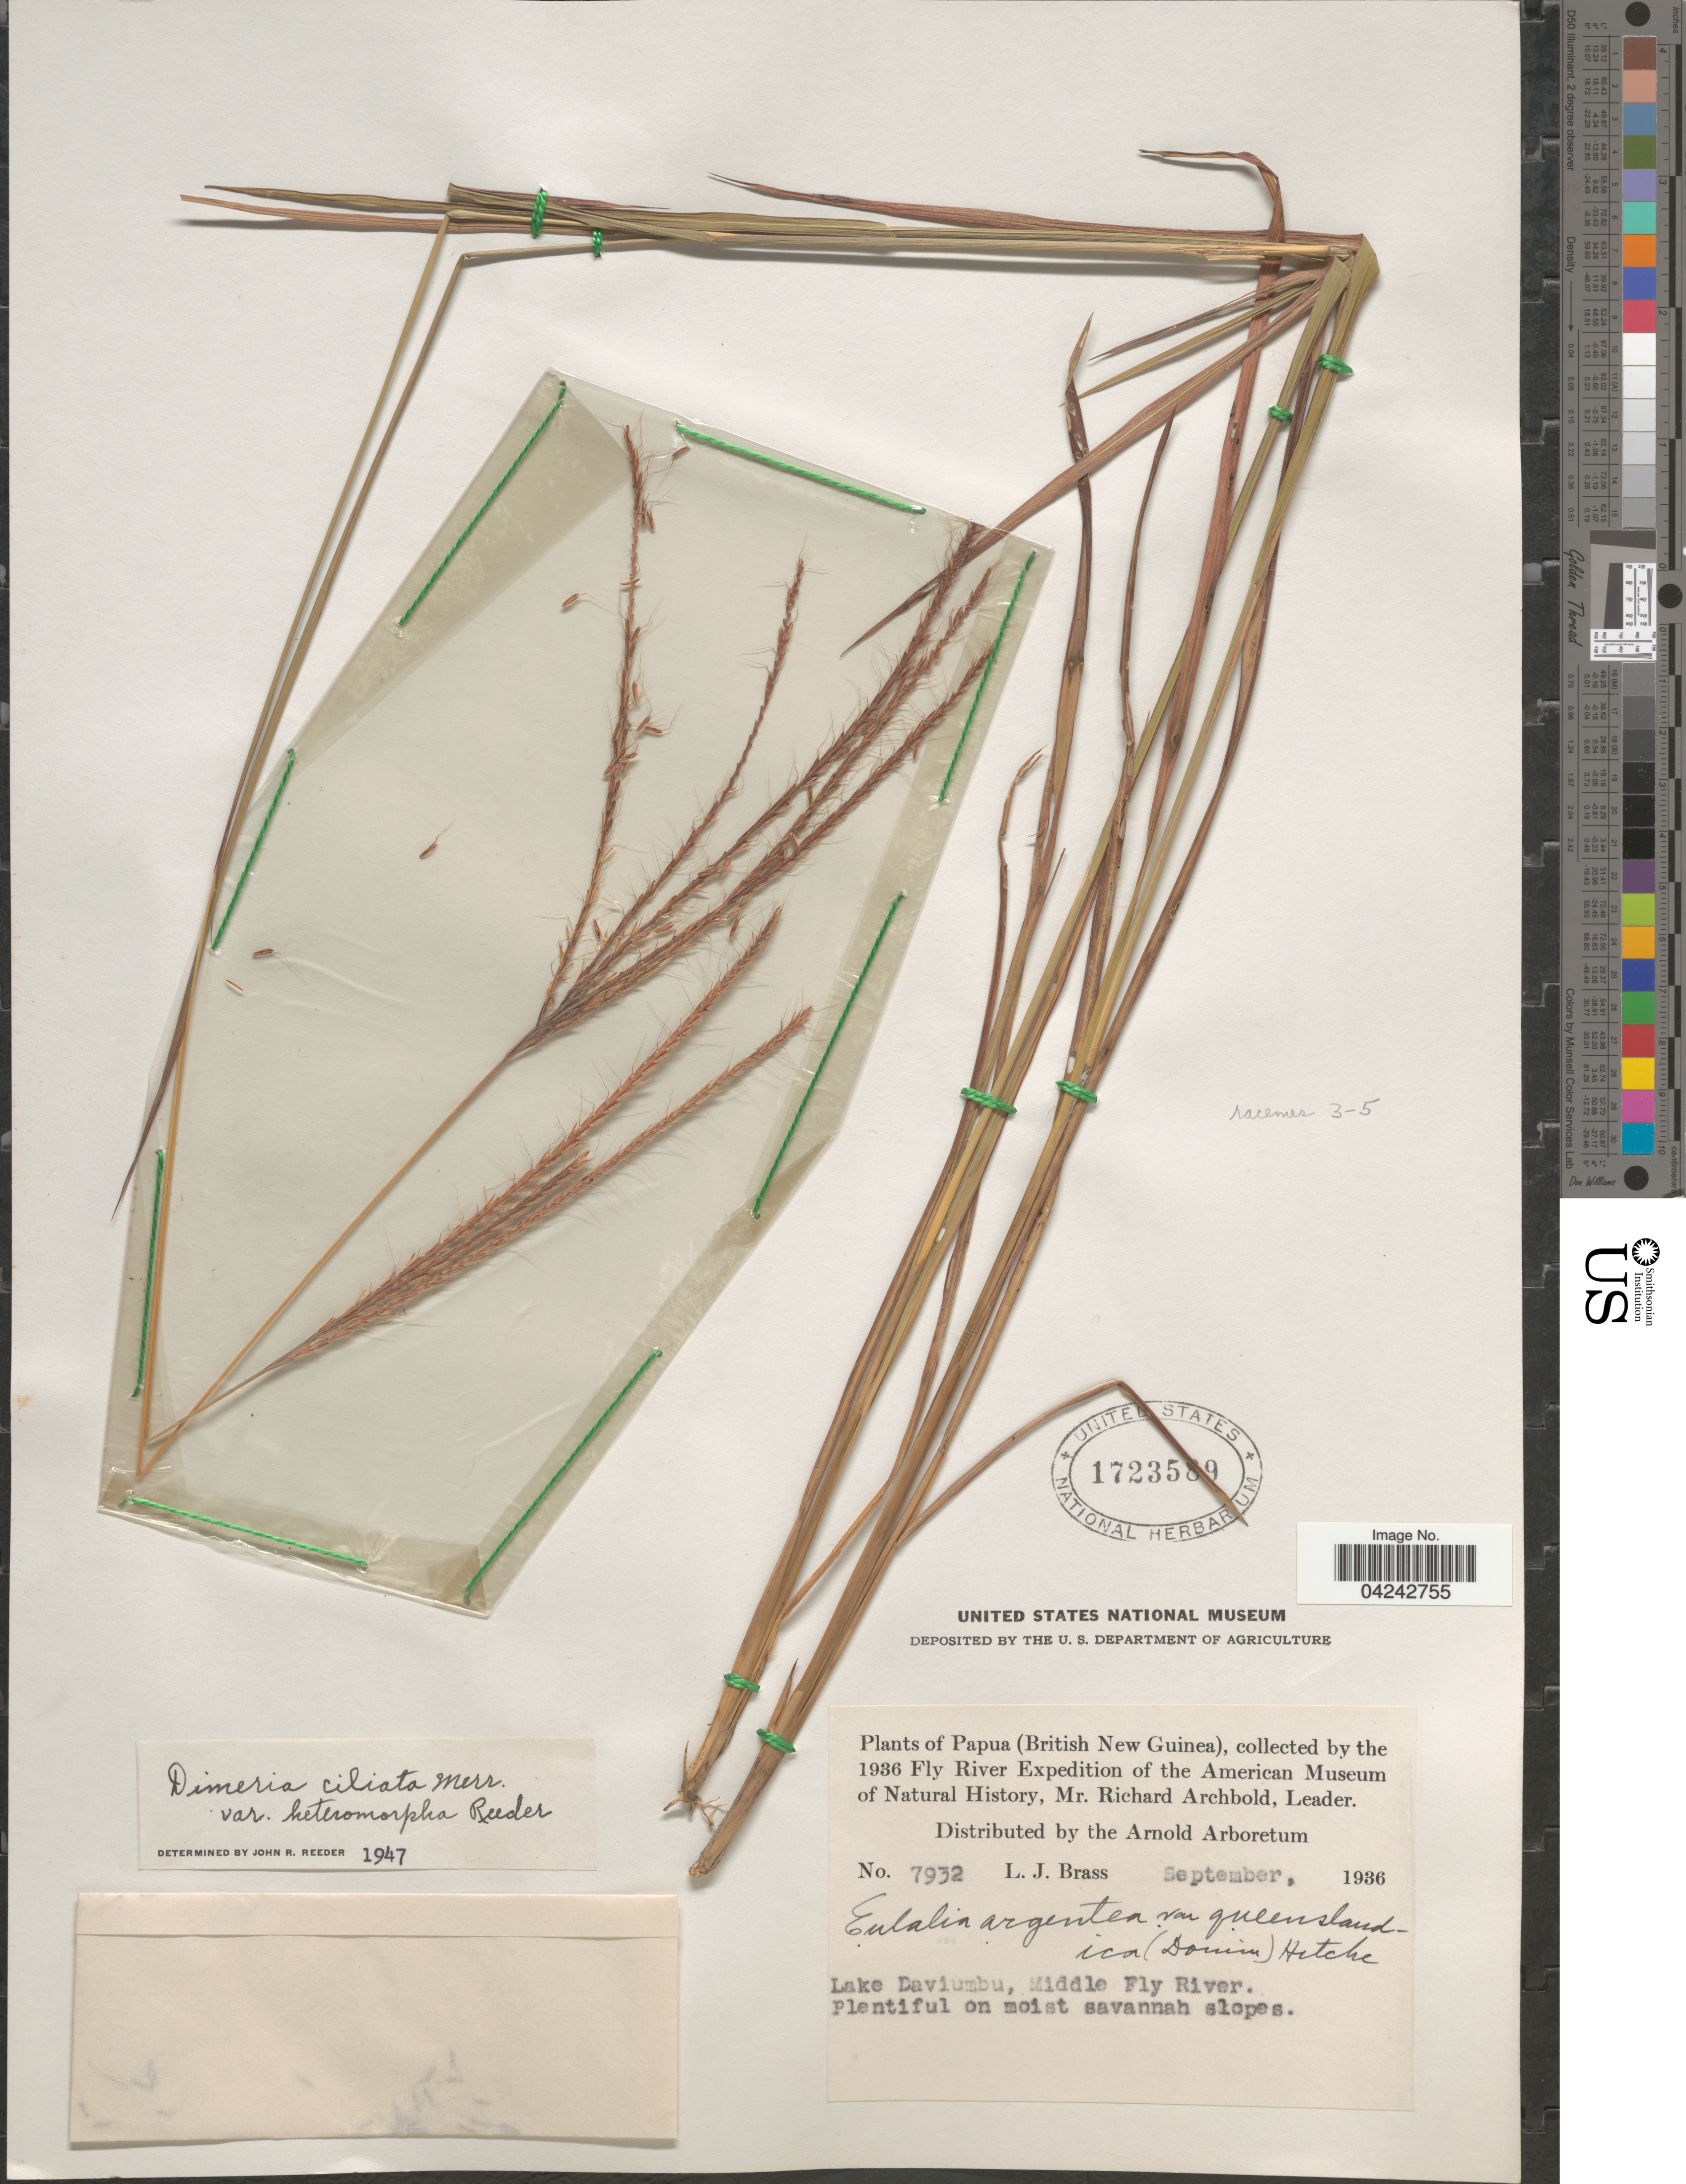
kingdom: Plantae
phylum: Tracheophyta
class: Liliopsida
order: Poales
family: Poaceae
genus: Dimeria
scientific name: Dimeria chloridiformis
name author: (Gaudich.) Schum. & Lauterb.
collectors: L. J. Brass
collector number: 7932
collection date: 1936-09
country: Papua New Guinea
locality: Papua (British New Guinea). The 1936 Fly River Expedition of the American Museum of Natural History. Lake Daviumbu, Middle Fly River.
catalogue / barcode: US 1723589